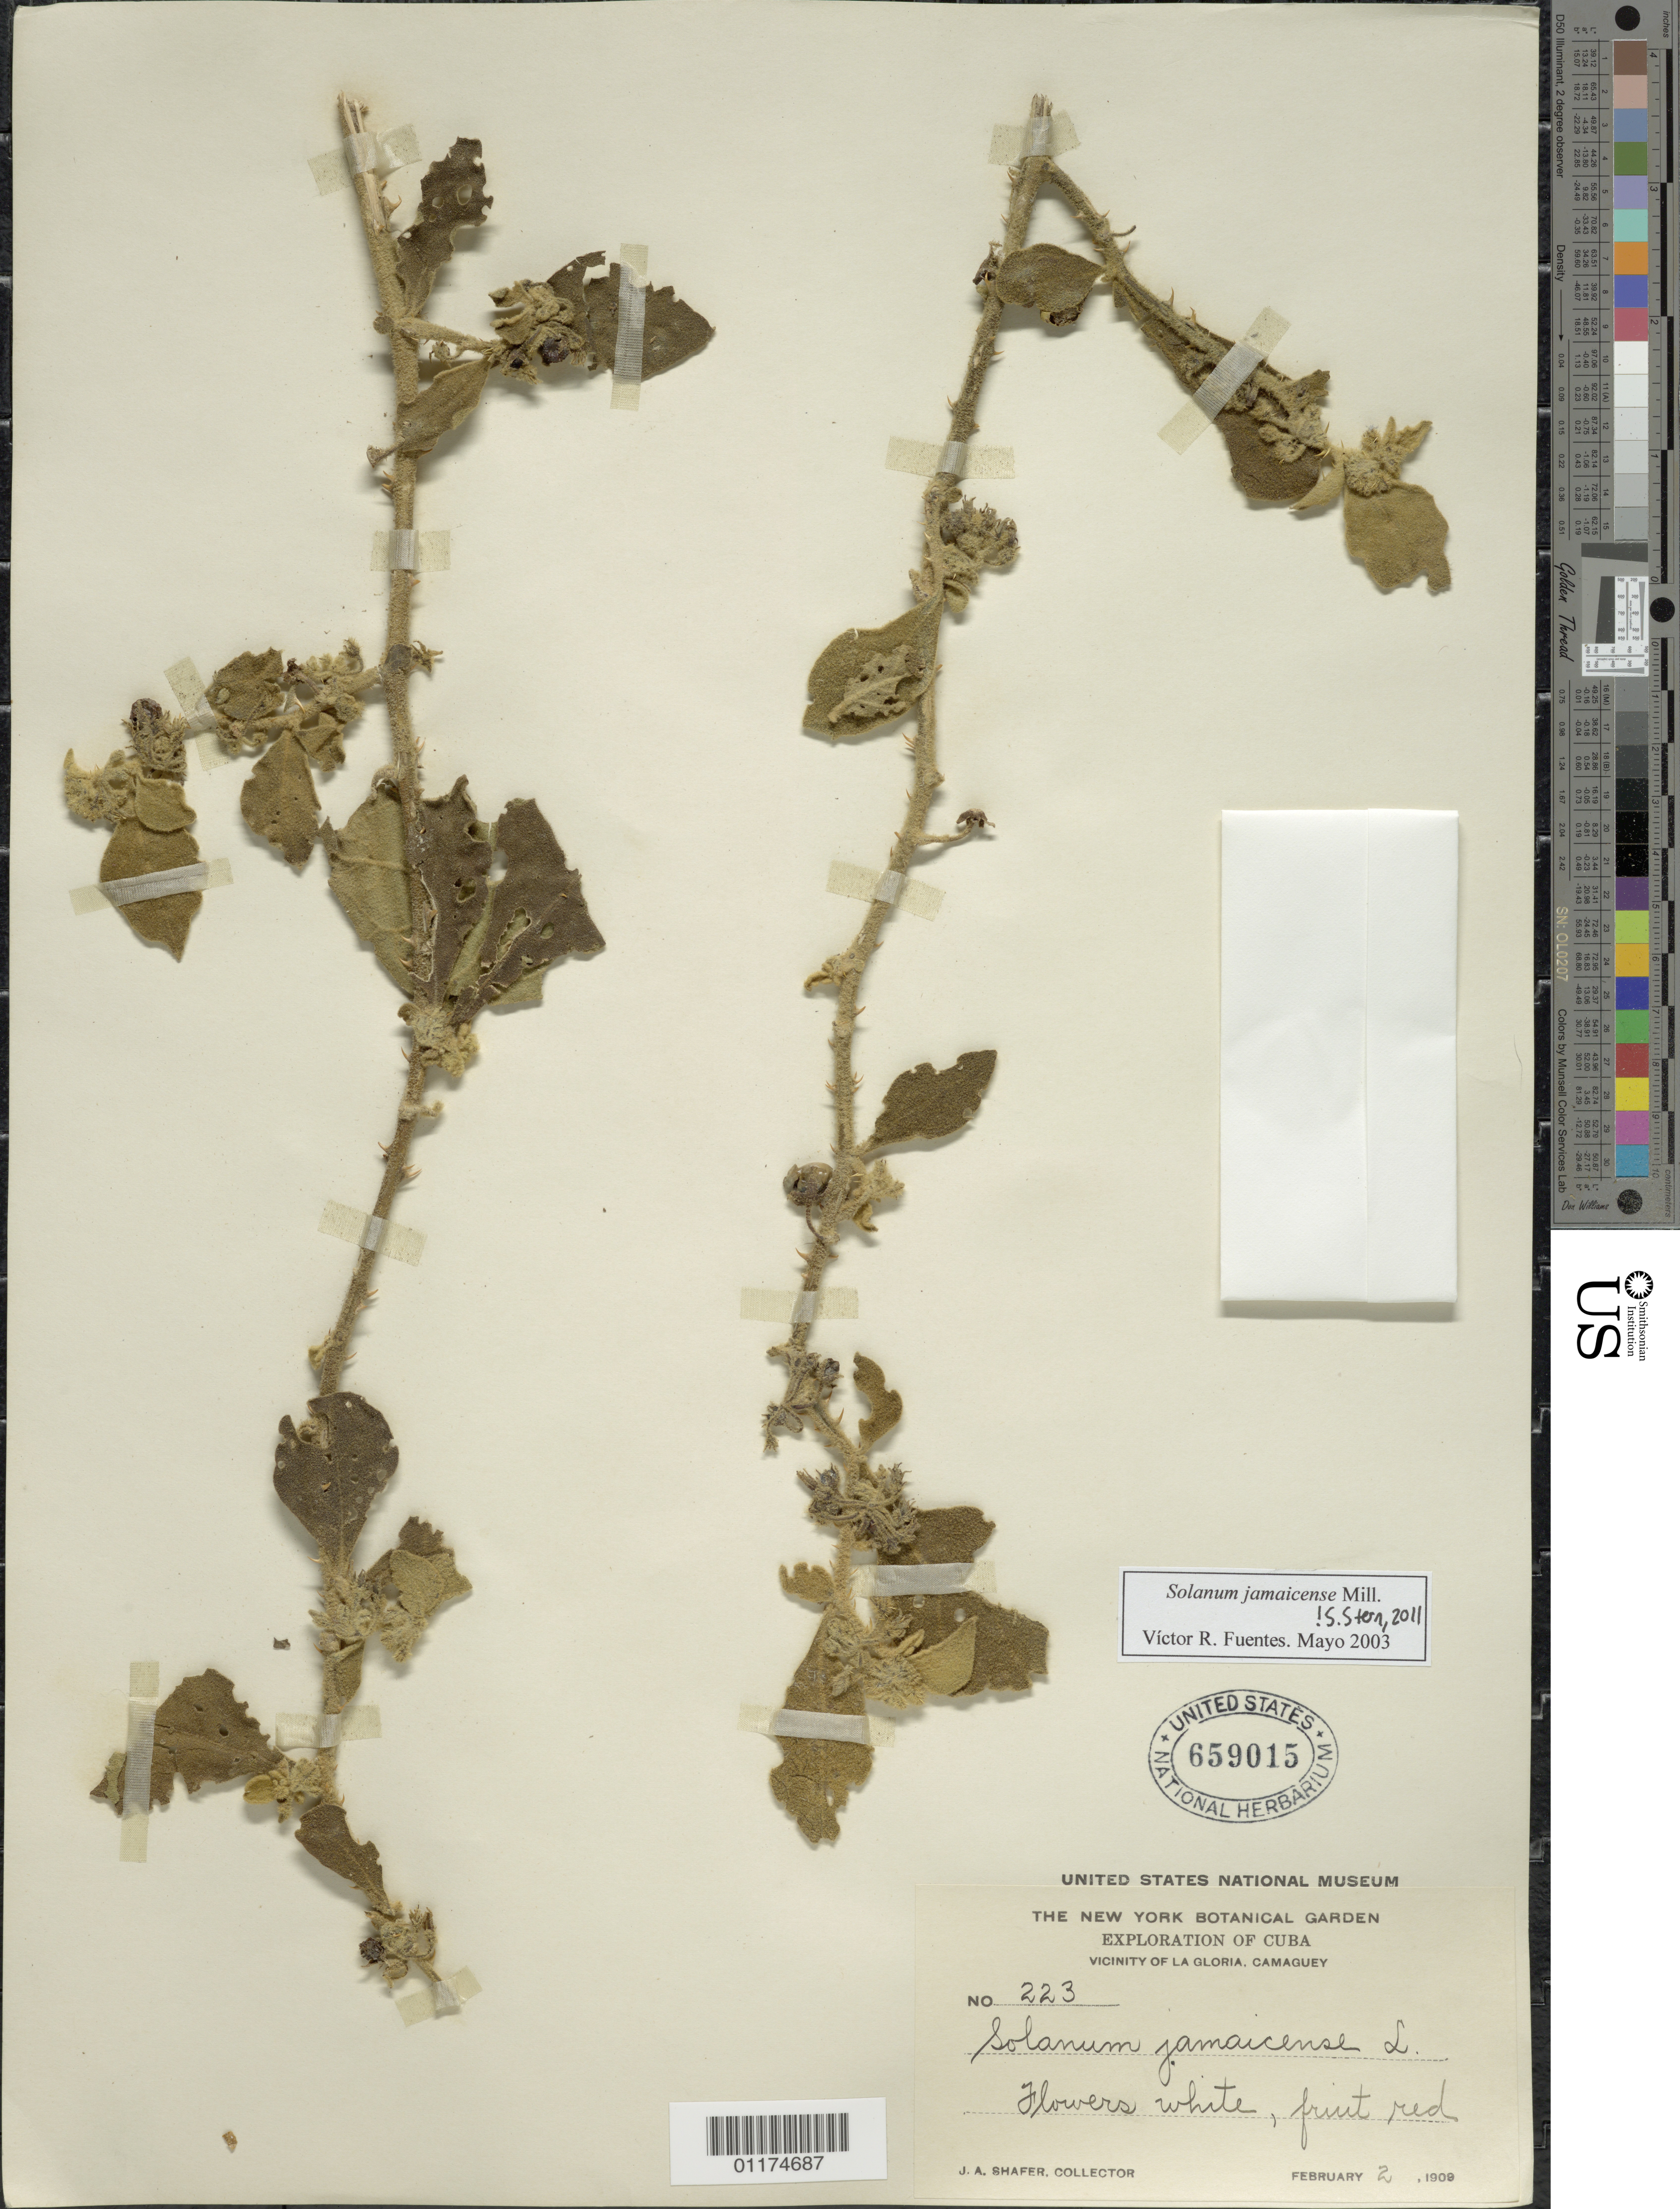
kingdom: Plantae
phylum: Tracheophyta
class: Magnoliopsida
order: Solanales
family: Solanaceae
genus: Solanum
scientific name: Solanum jamaicense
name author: Mill.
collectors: J. A. Shafer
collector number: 223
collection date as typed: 02 Feb 1909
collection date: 1909-02-02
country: Cuba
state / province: Camagüey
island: Cuba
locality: Vicinity of La Gloria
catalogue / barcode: US 659015